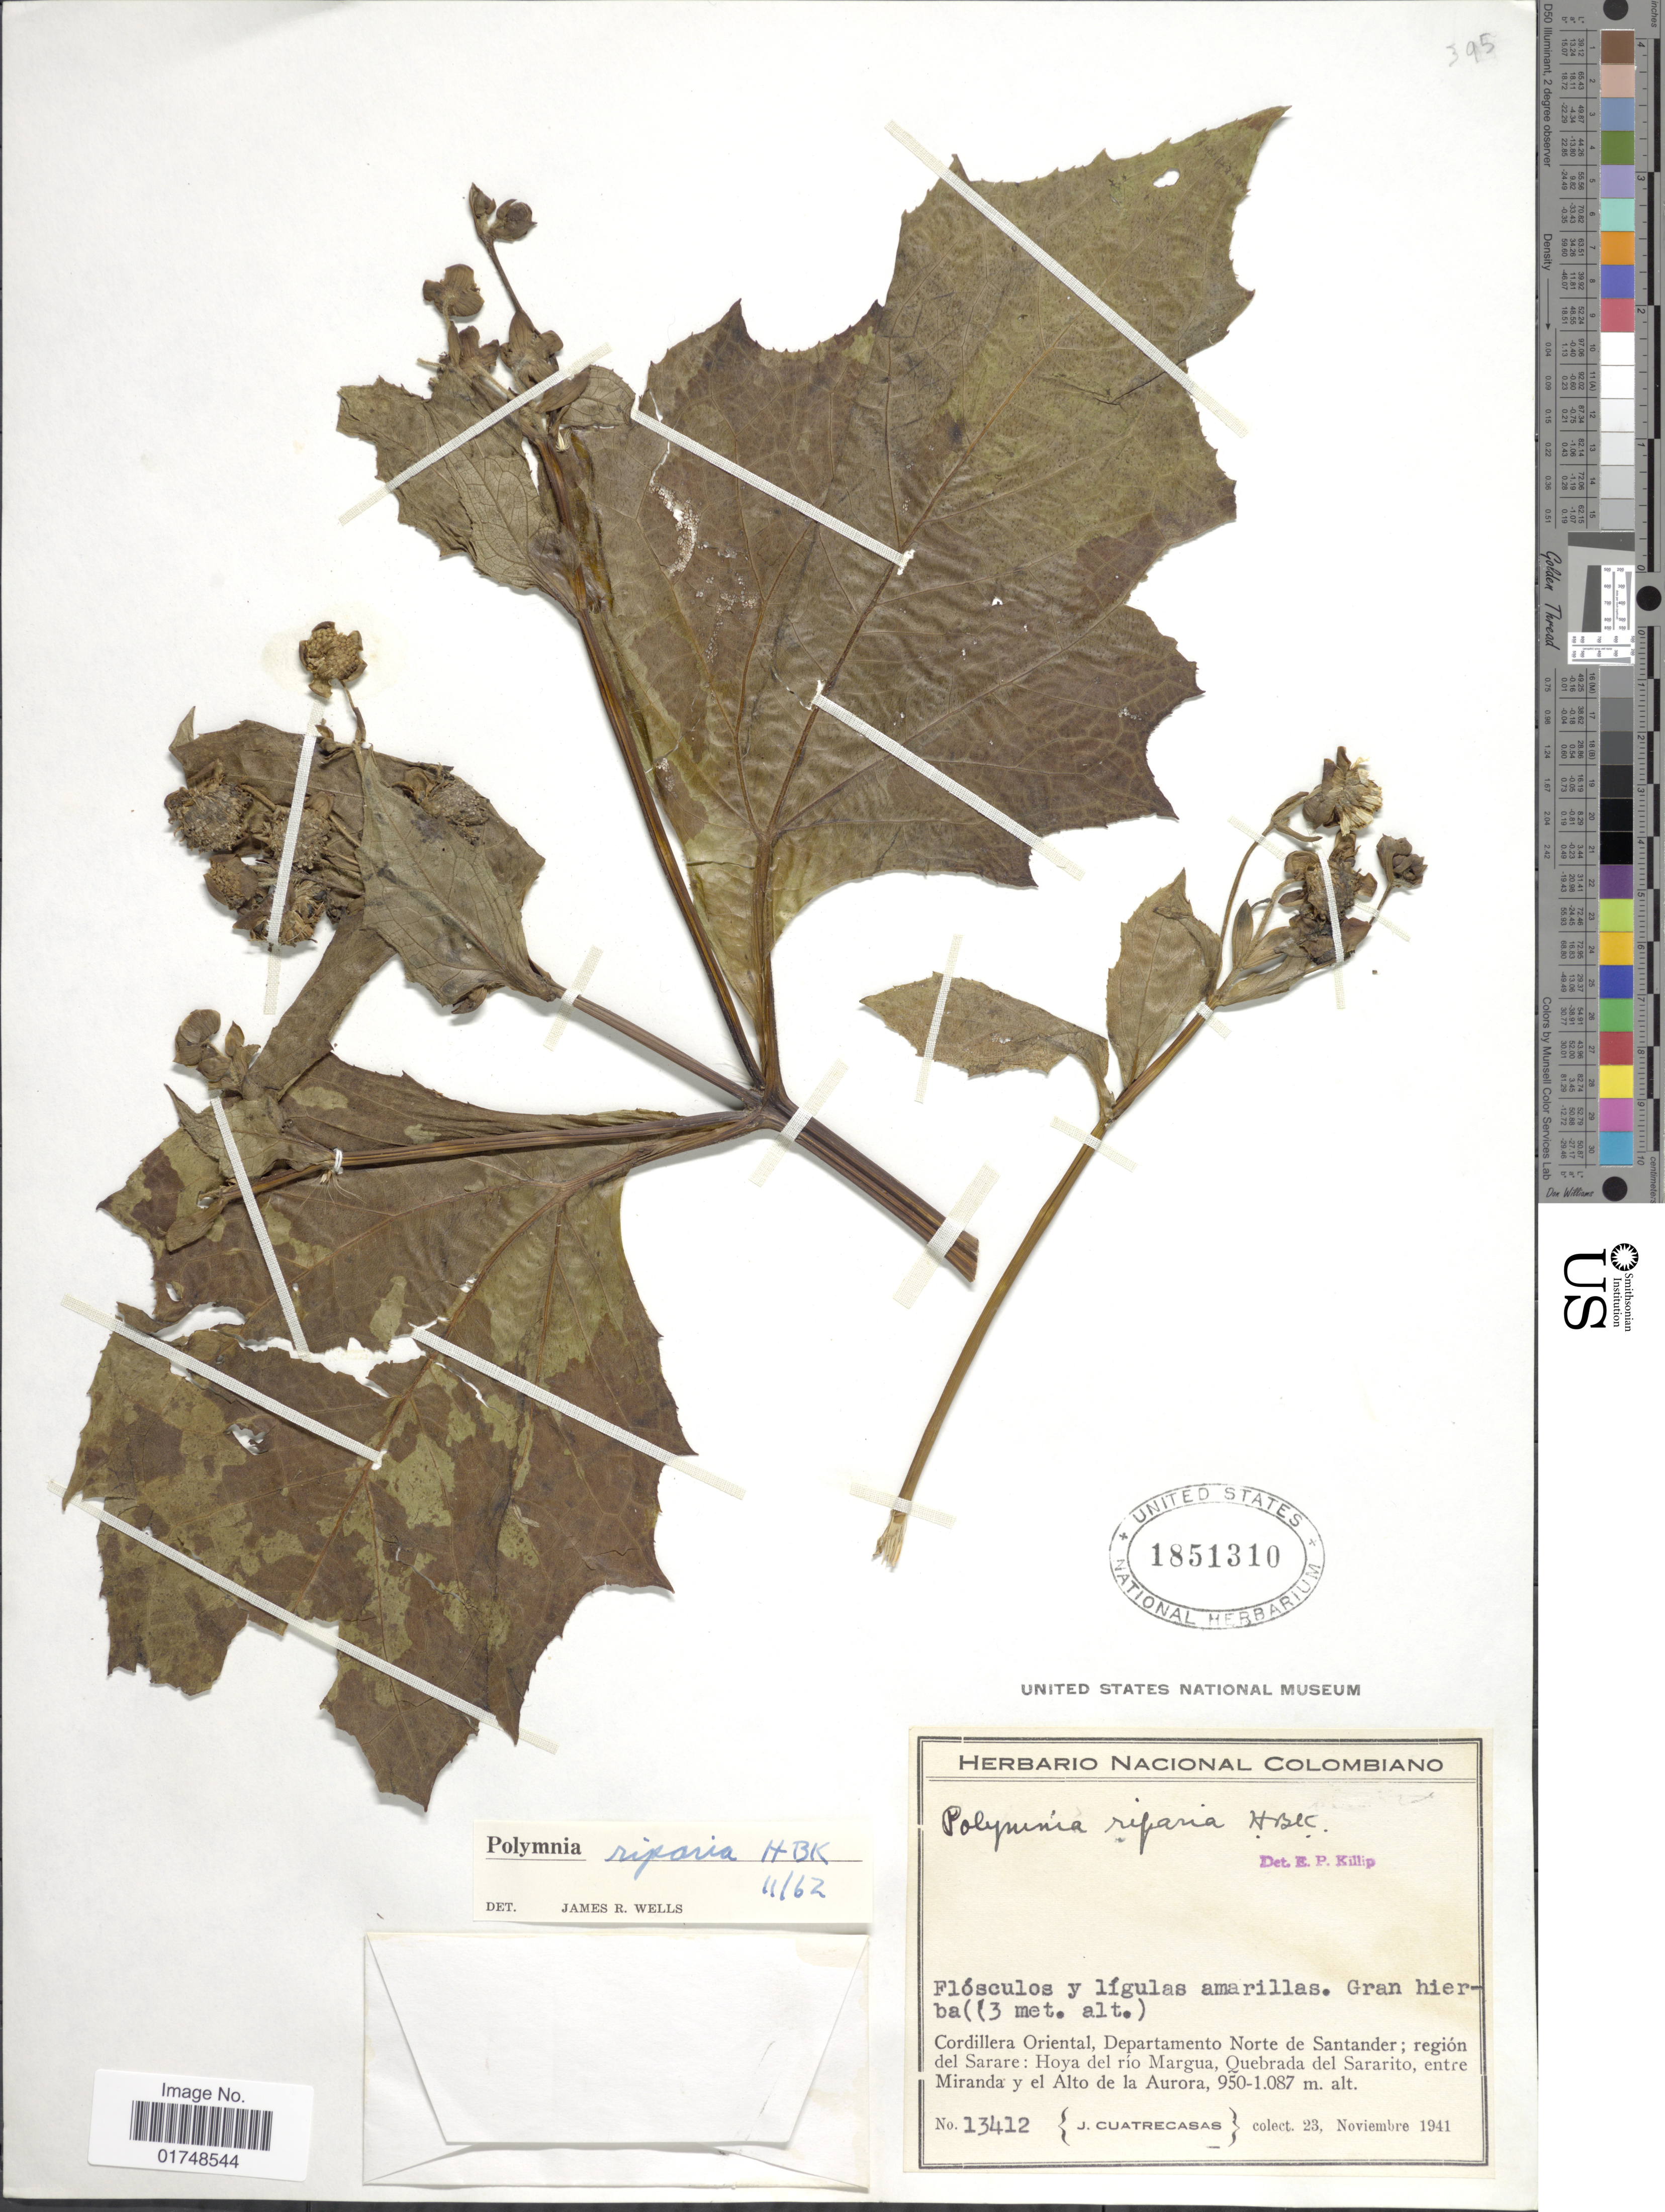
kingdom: Plantae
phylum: Tracheophyta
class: Magnoliopsida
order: Asterales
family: Asteraceae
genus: Smallanthus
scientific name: Smallanthus riparius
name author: (Kunth) H. Rob.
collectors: J. Cuatrecasas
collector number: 13412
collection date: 1941-11-23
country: Colombia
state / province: Norte de Santander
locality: Cordillera Oriental, Departamento Norte de Santander; region del Sarare: Hoya del rio Margua, Quebrada del Sararito, entre Miranda y el Alto de la Aurora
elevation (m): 950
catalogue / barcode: US 1851310